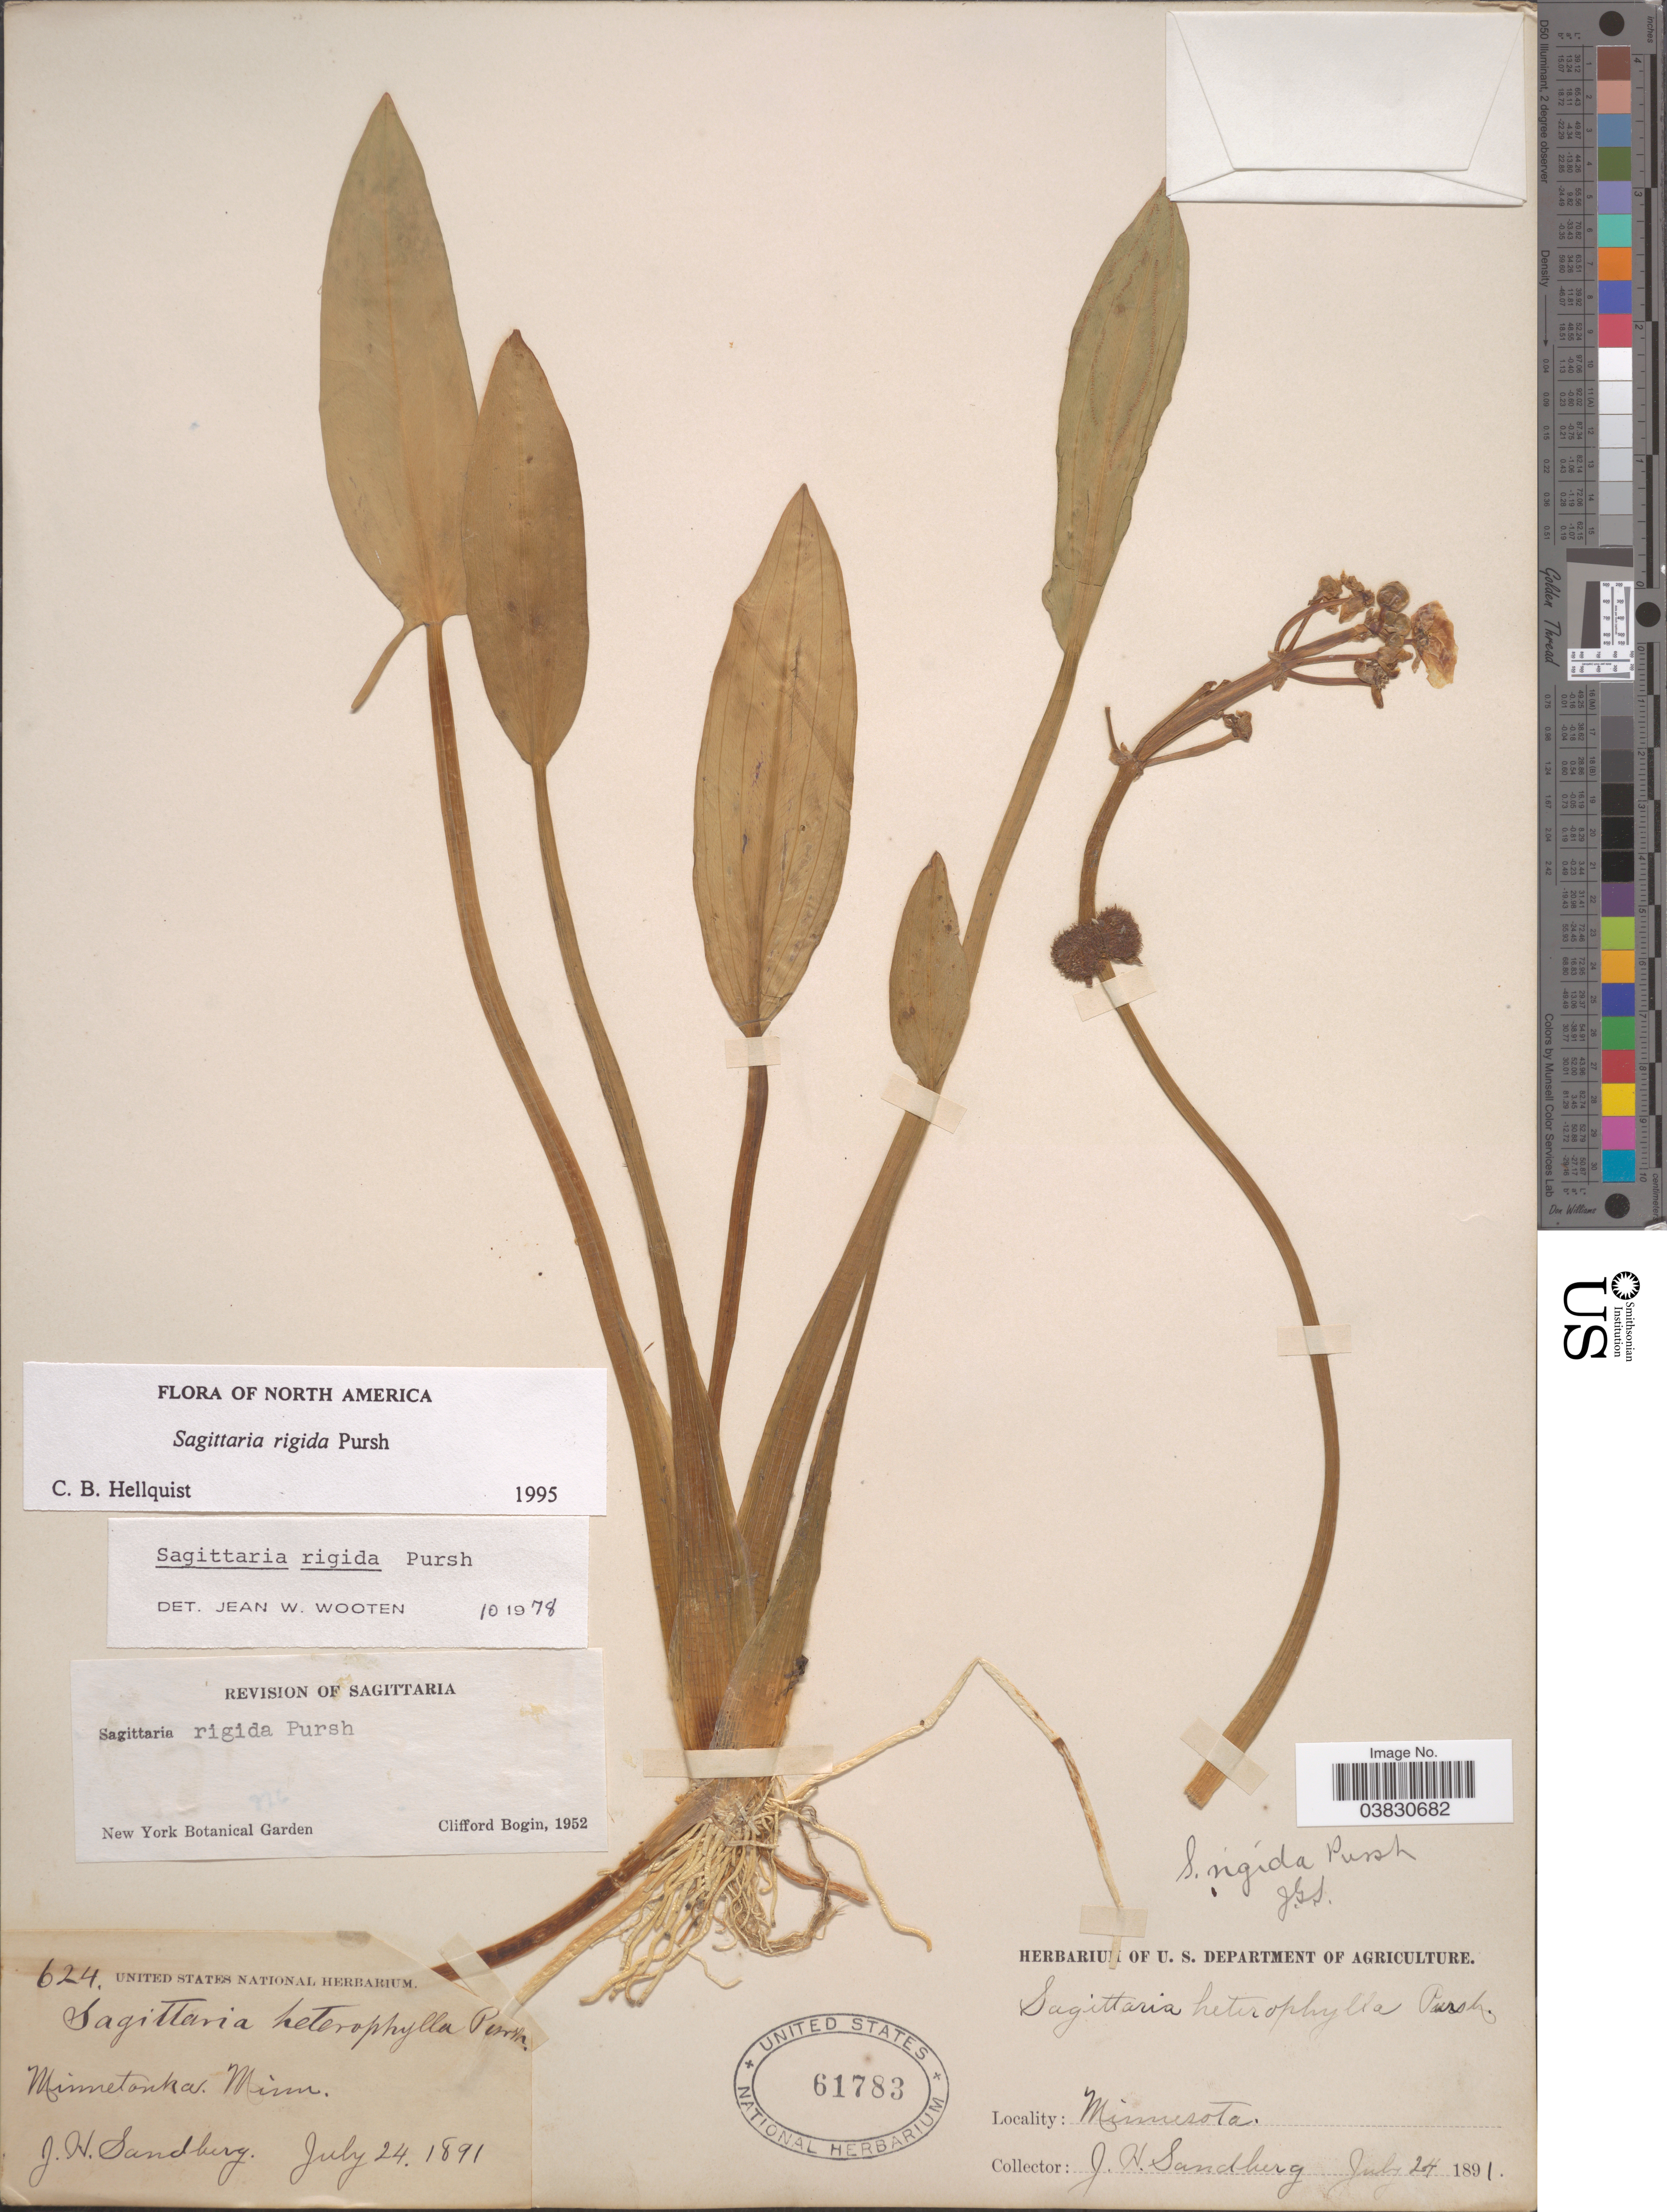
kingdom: Plantae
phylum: Tracheophyta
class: Liliopsida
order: Alismatales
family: Alismataceae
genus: Sagittaria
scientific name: Sagittaria rigida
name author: Pursh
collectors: J. H. Sandberg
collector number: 624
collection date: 1891-07-24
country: United States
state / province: Minnesota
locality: Minnetonka.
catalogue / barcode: US 61783